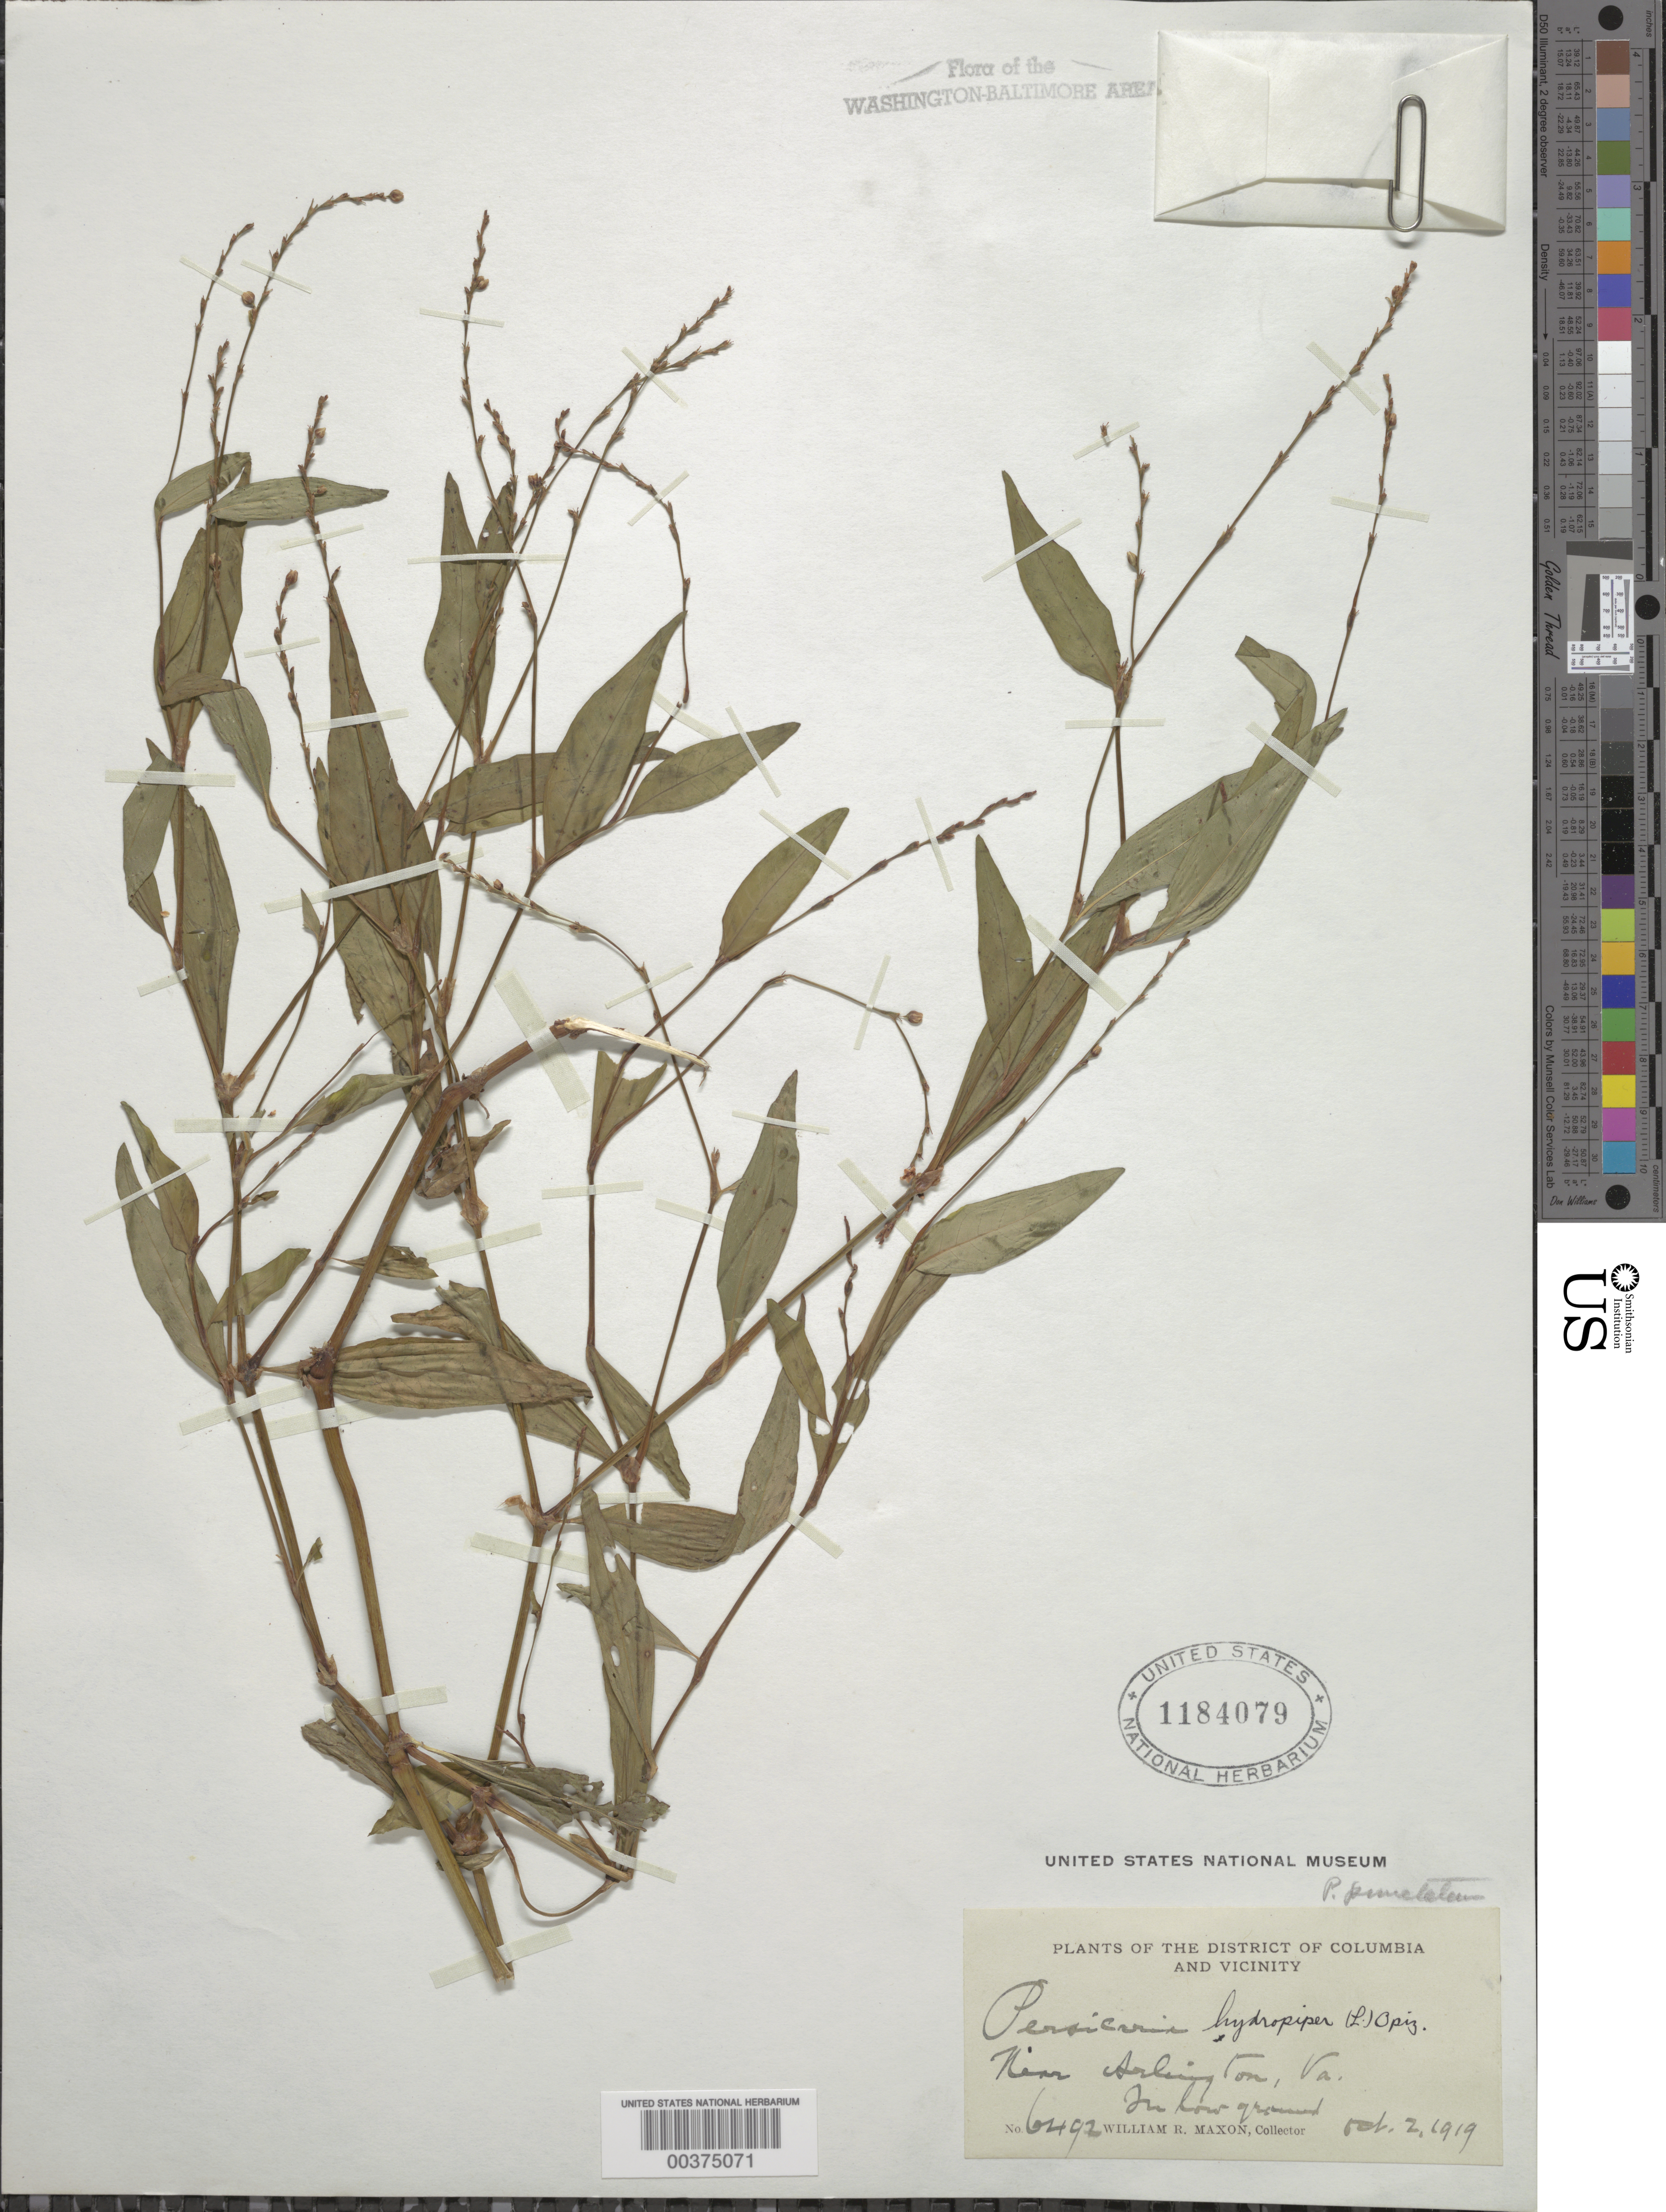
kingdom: Plantae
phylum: Tracheophyta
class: Magnoliopsida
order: Caryophyllales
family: Polygonaceae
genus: Persicaria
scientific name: Persicaria punctata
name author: (Elliott) Small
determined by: Atha, D. E.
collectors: W. R. Maxon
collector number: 6492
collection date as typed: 02 Oct 1919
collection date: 1919-10-02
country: United States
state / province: Virginia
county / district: Arlington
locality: Arlington vicinity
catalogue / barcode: US 1184079